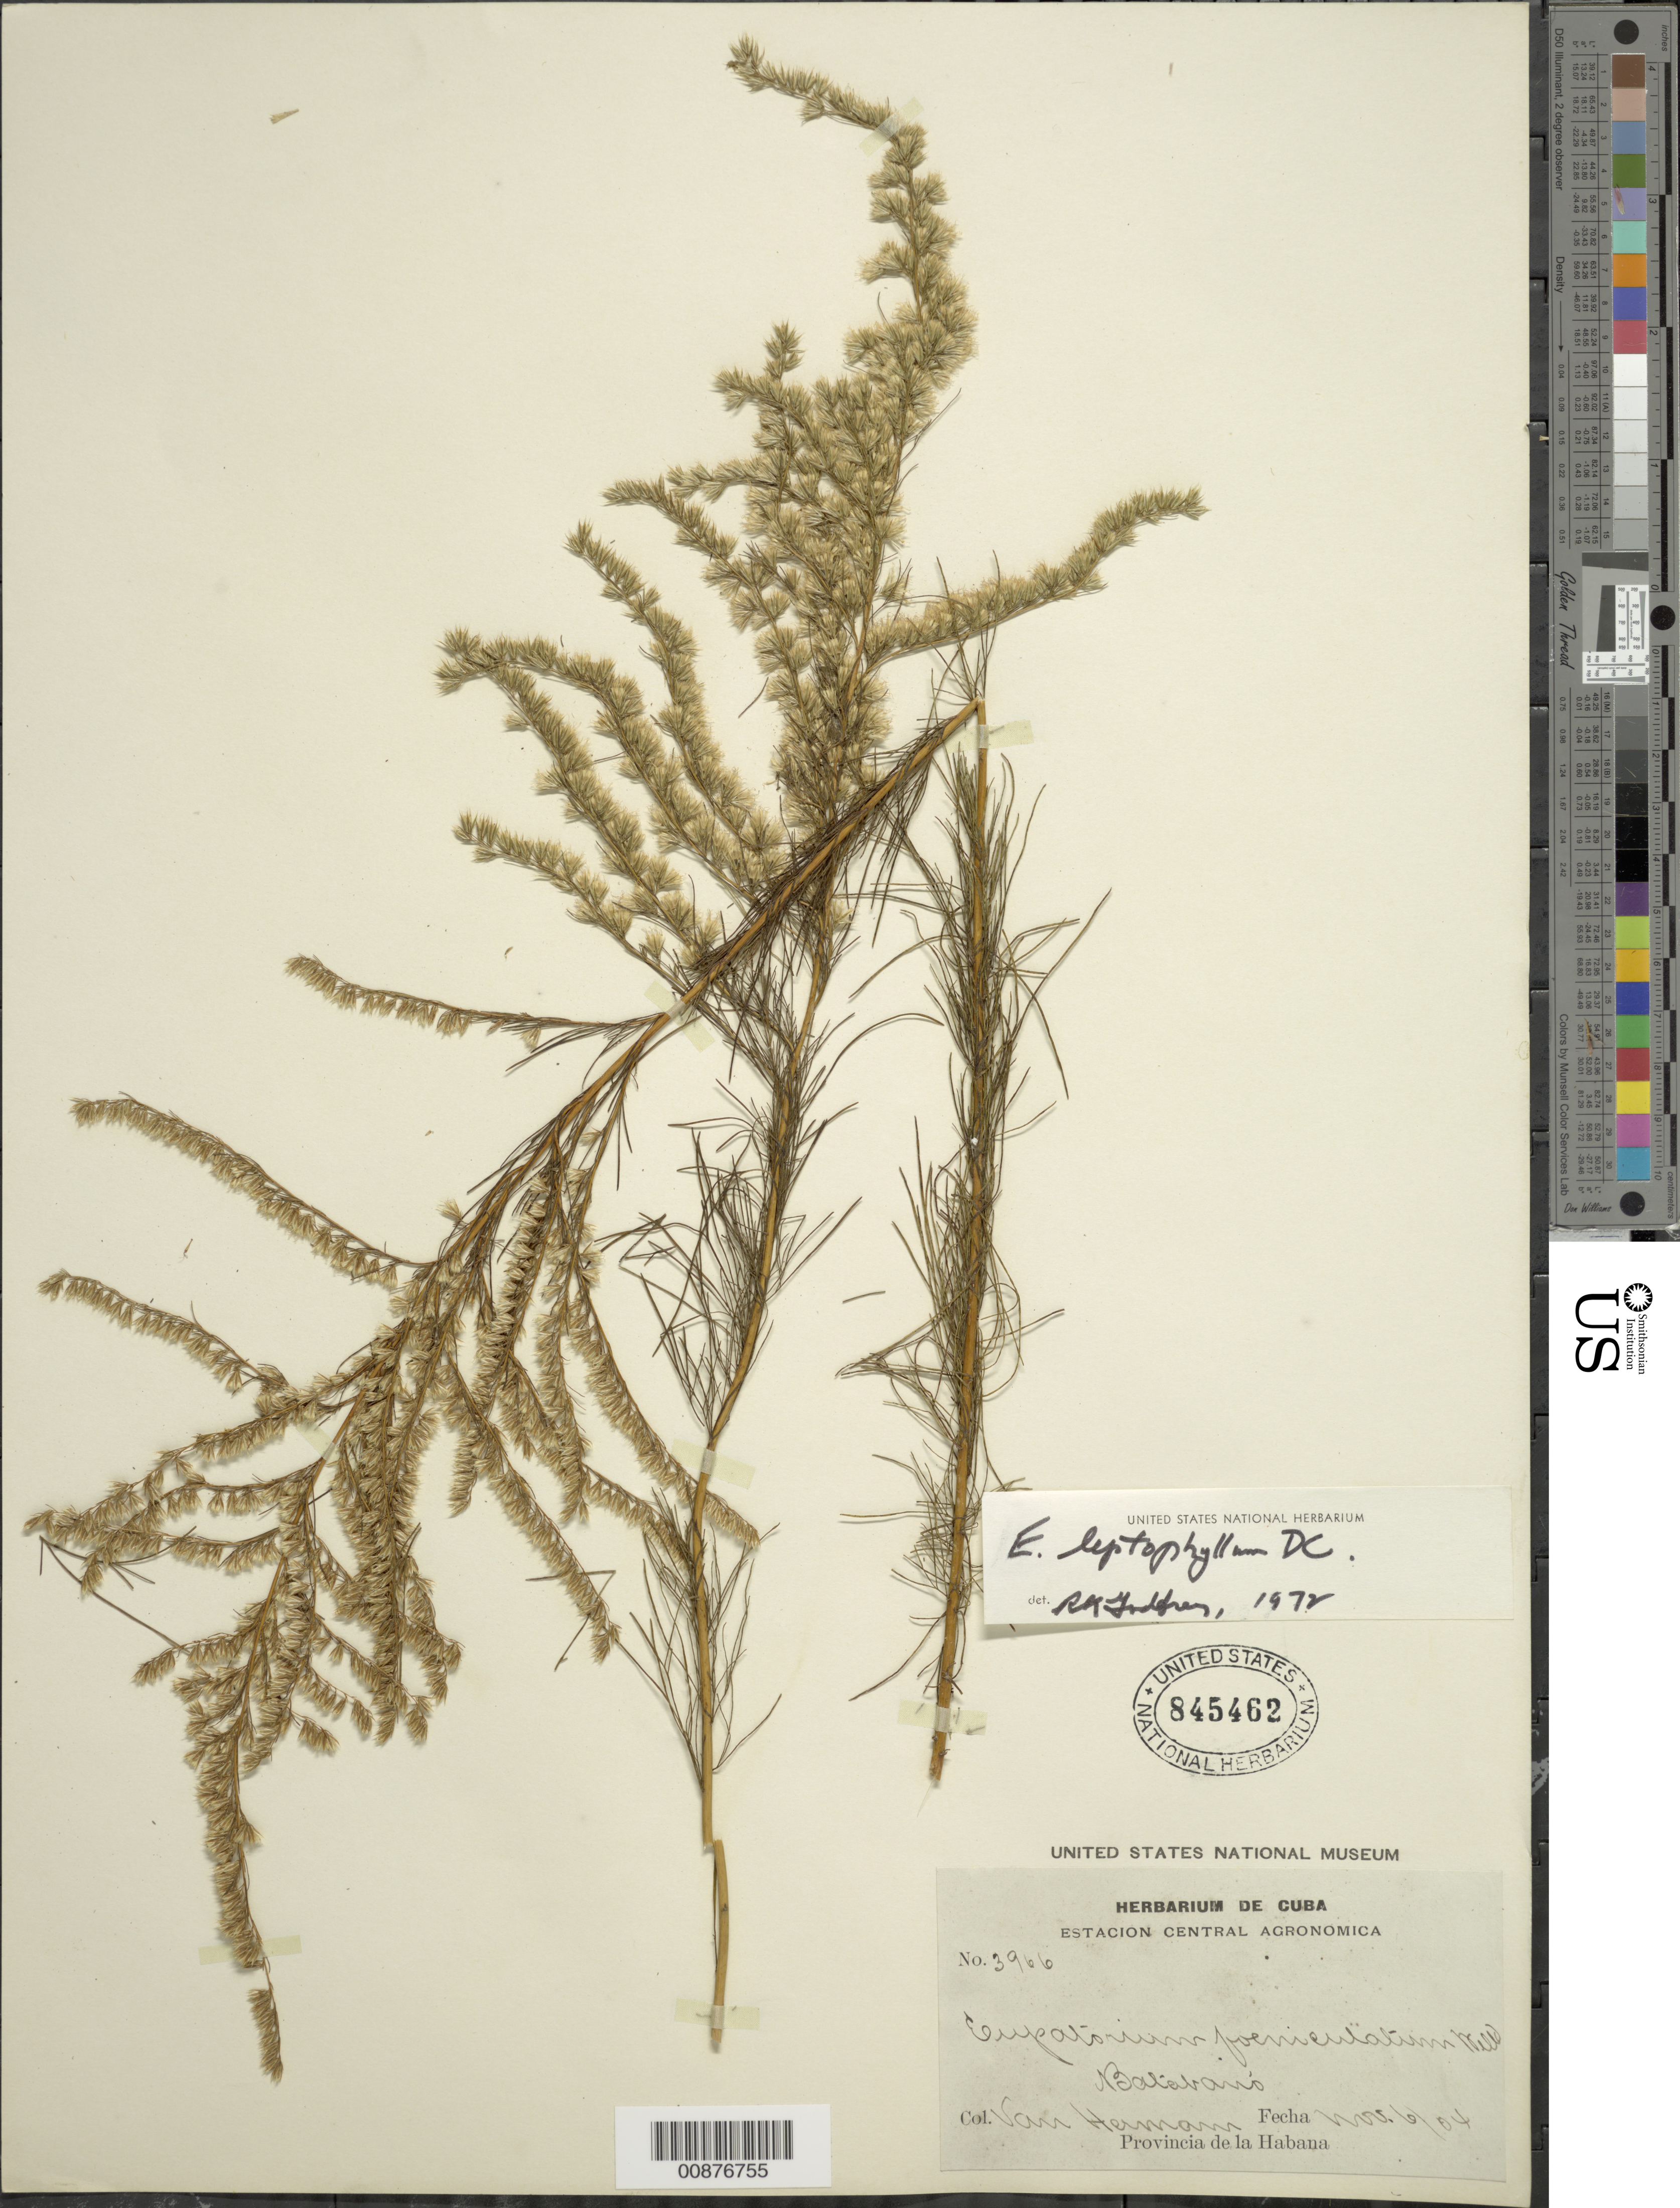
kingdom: Plantae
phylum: Tracheophyta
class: Magnoliopsida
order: Asterales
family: Asteraceae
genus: Eupatorium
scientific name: Eupatorium leptophyllum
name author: DC.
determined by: Godfrey, R. K.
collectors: H. A. Van Hermann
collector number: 3966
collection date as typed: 06 Nov 1904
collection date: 1904-11-06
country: Cuba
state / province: La Habana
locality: Bataban's (sp?)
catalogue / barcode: US 845462